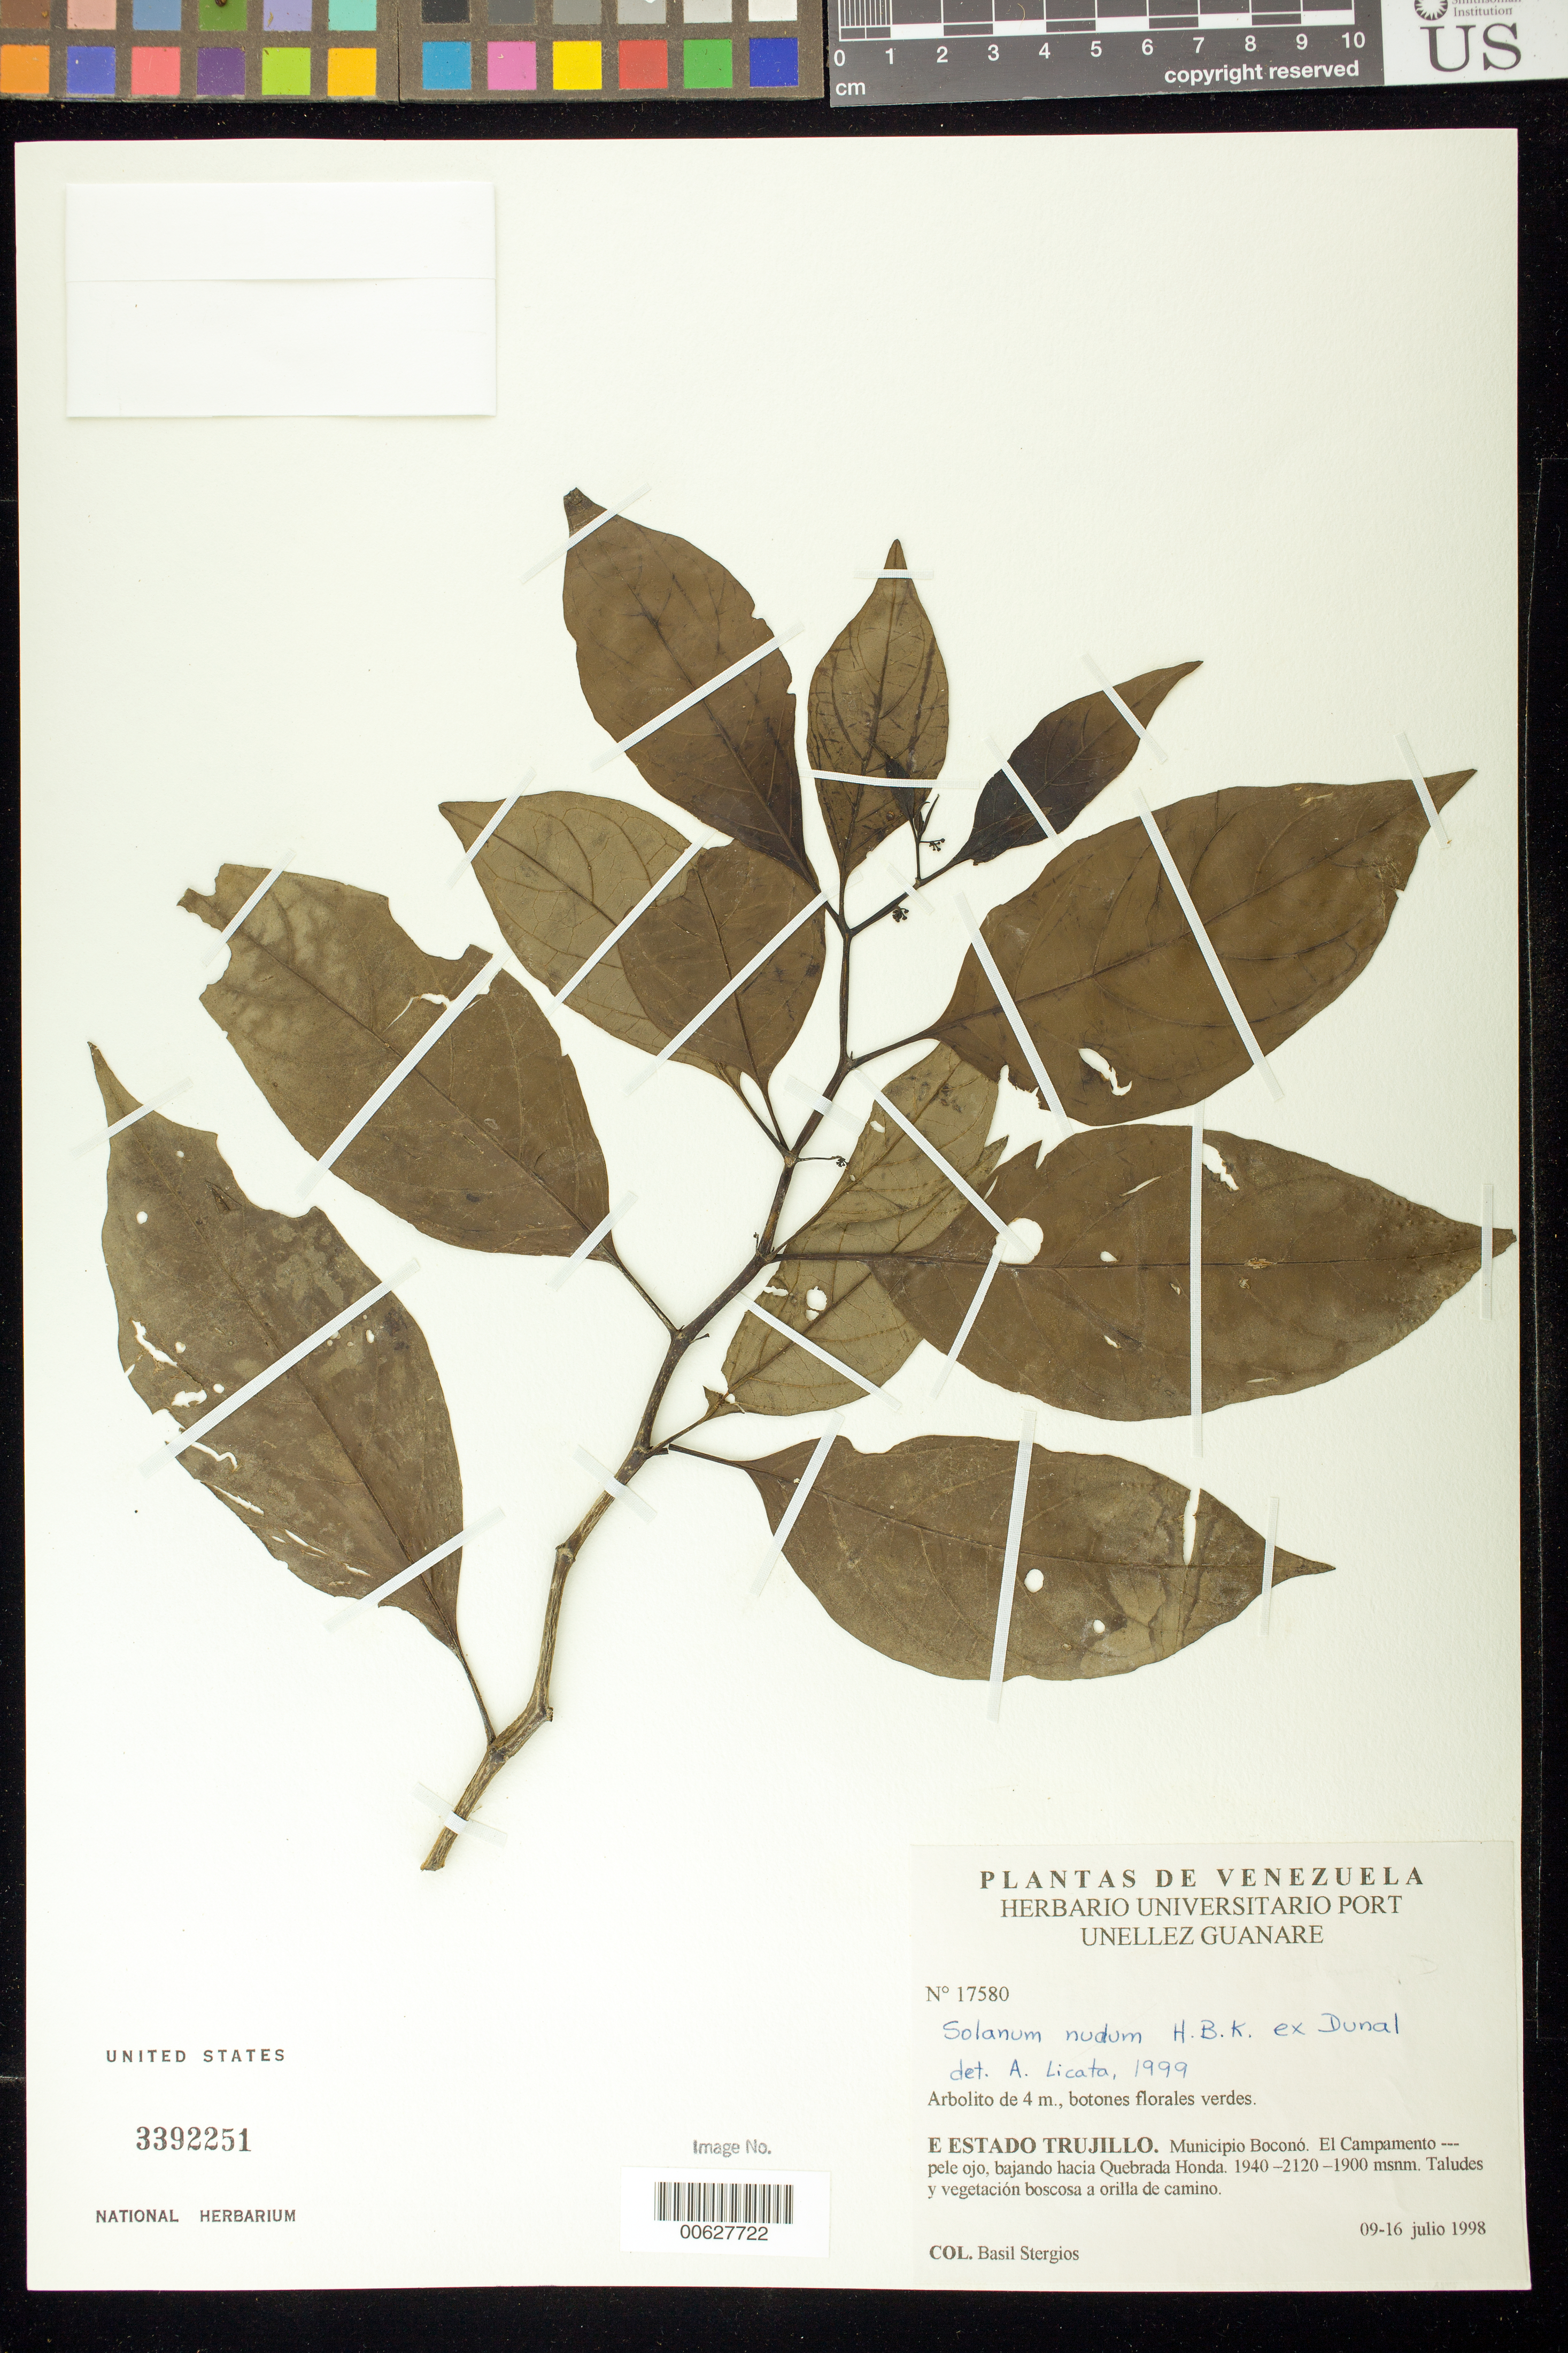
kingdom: Plantae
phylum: Tracheophyta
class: Magnoliopsida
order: Solanales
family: Solanaceae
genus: Solanum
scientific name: Solanum nudum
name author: Dunal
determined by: Licata, A., (PORT), Univ. Nac. Exp. de los Llanos Ezequiel Zamora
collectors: B. G. Stergios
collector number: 17580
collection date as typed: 09 Jul 1998 to 16 Jul 1998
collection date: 1998-07-09/1998-07-16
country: Venezuela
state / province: Trujillo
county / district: Boconó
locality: Parque Nacional Guaramacal, El campamento-pele ojo, bajando hacia Quebrada Honda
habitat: Taludes y vegetación boscosa a orilla de camino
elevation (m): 1900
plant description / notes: NY, PORT, US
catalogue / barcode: US 3392251